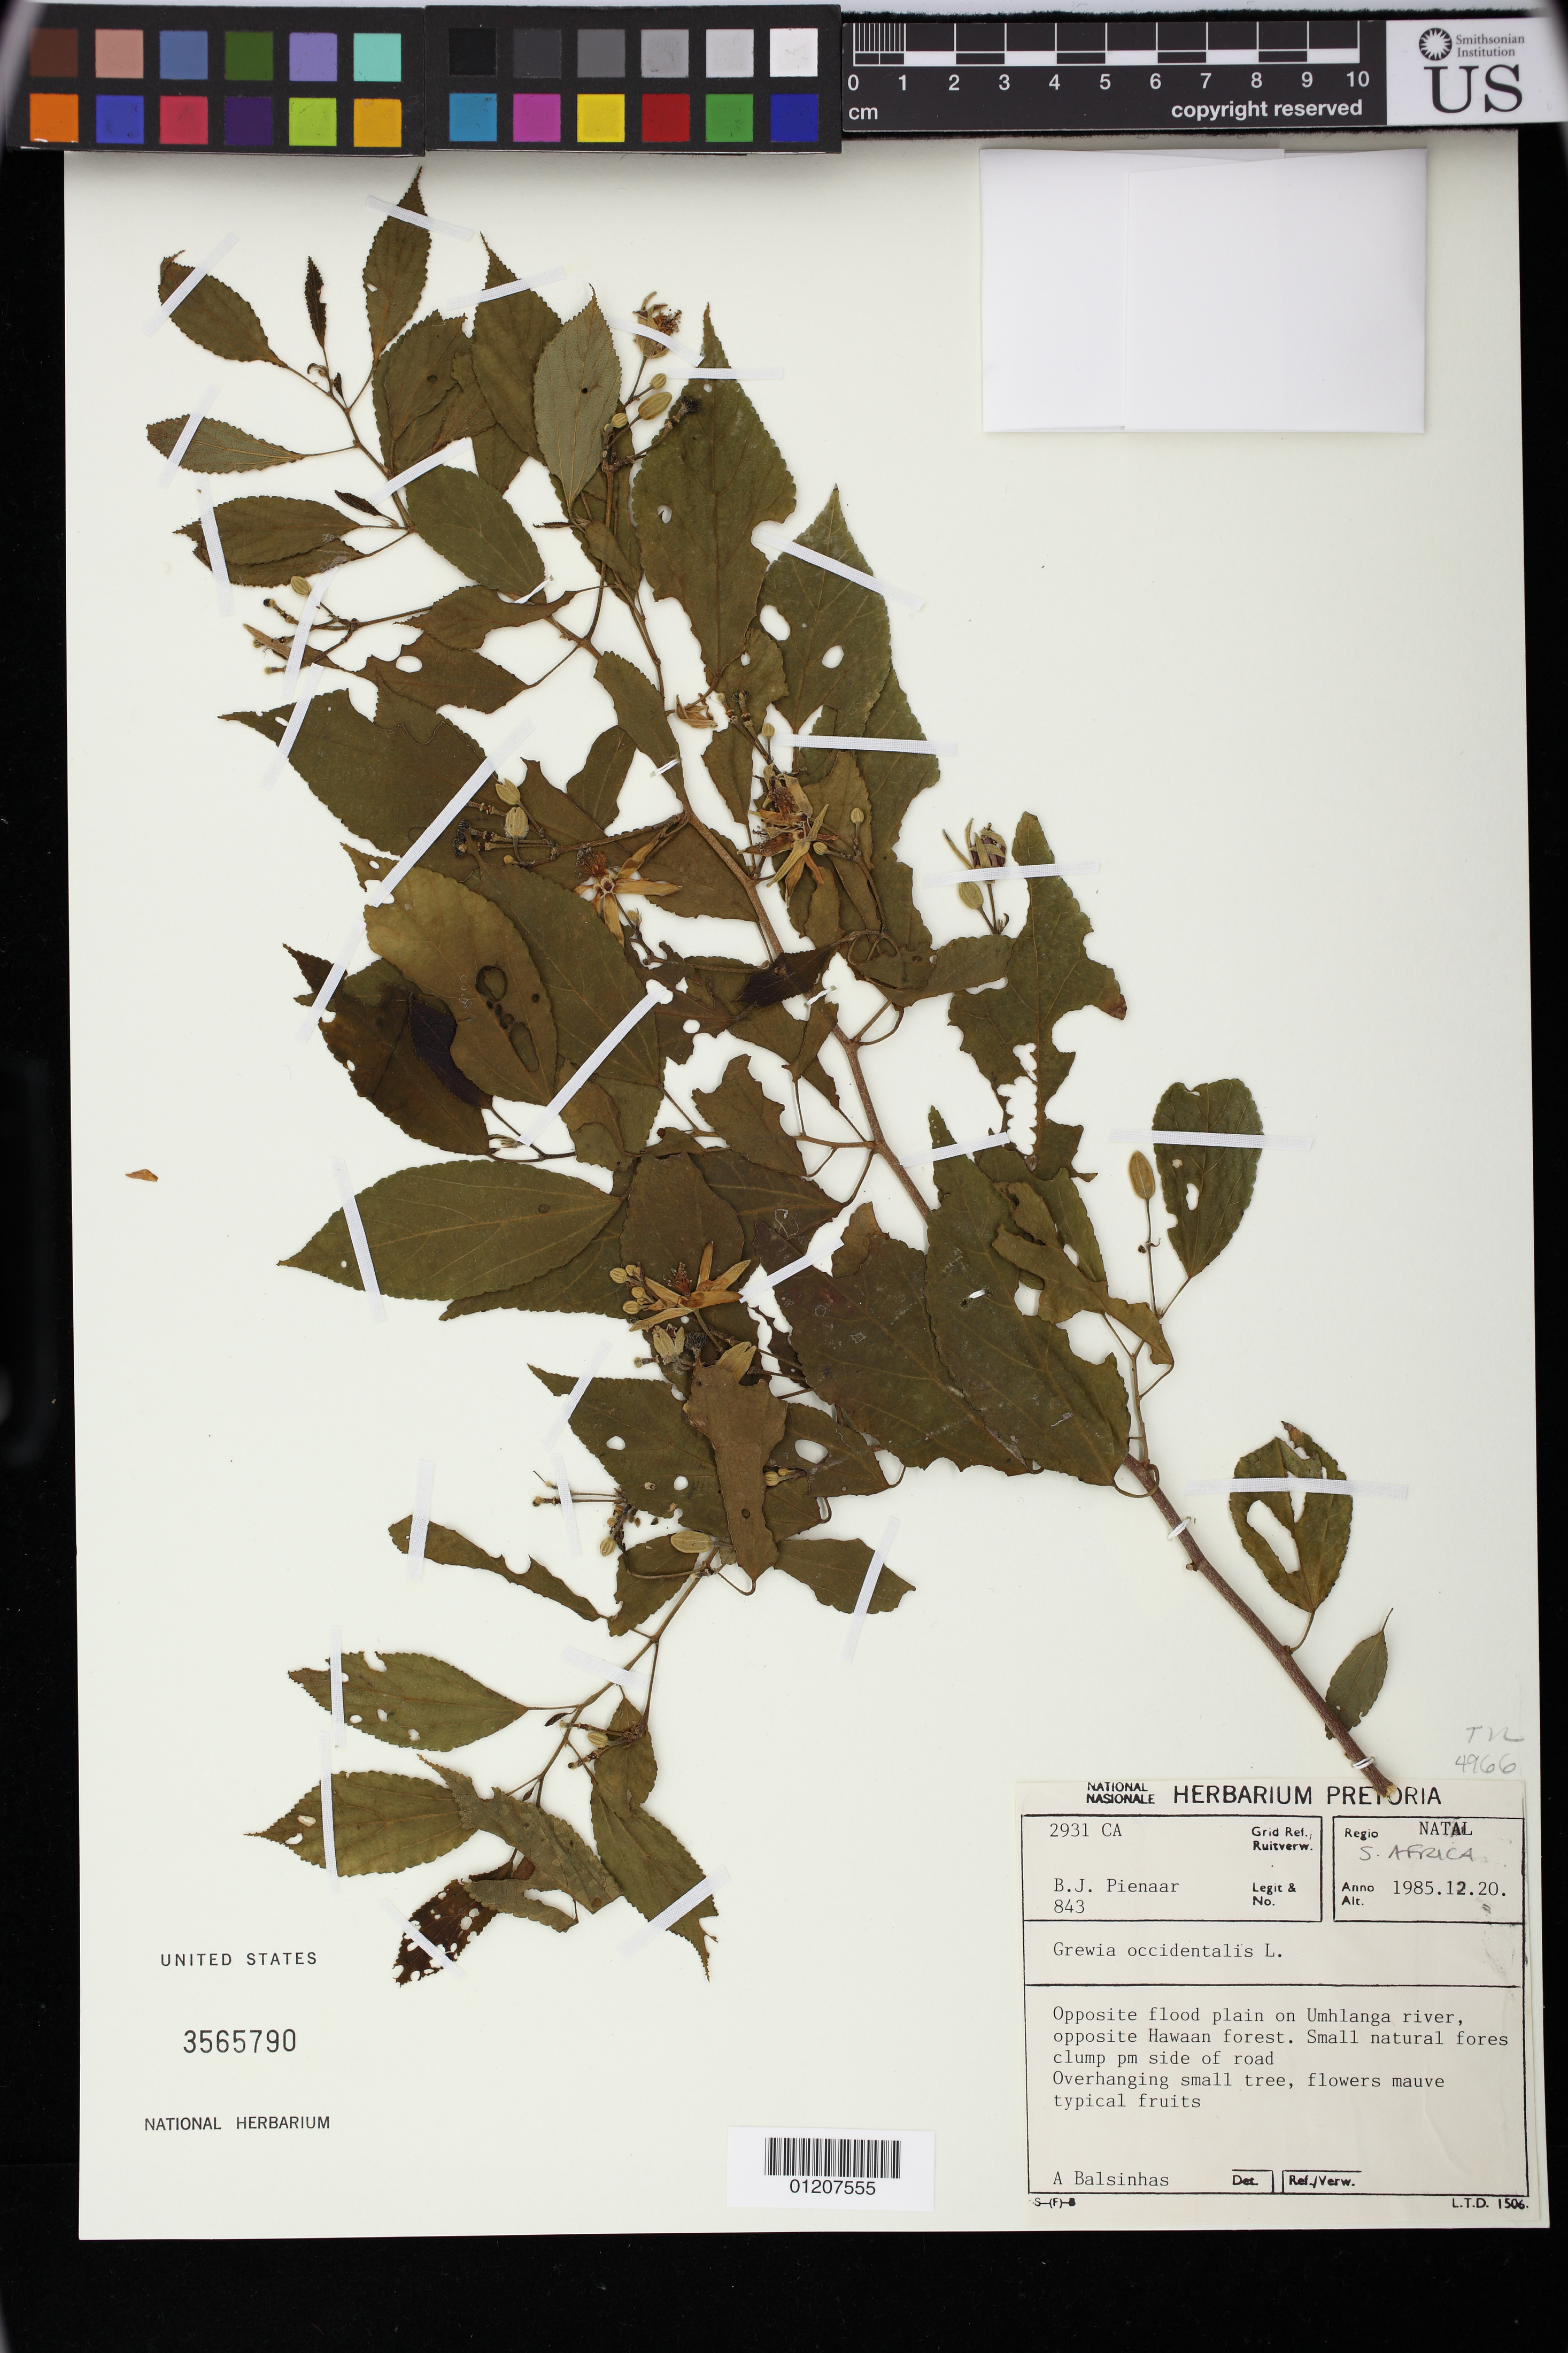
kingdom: Plantae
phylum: Tracheophyta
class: Magnoliopsida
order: Malvales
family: Malvaceae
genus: Grewia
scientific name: Grewia occidentalis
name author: L.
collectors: B. Pienaar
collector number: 843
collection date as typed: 20 Dec 1985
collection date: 1985-12-20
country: South Africa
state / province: KwaZulu-Natal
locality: Opposite flood plain on Umhlanga river, opposite Hawaan forest. 2931 CA.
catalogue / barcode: US 3565790